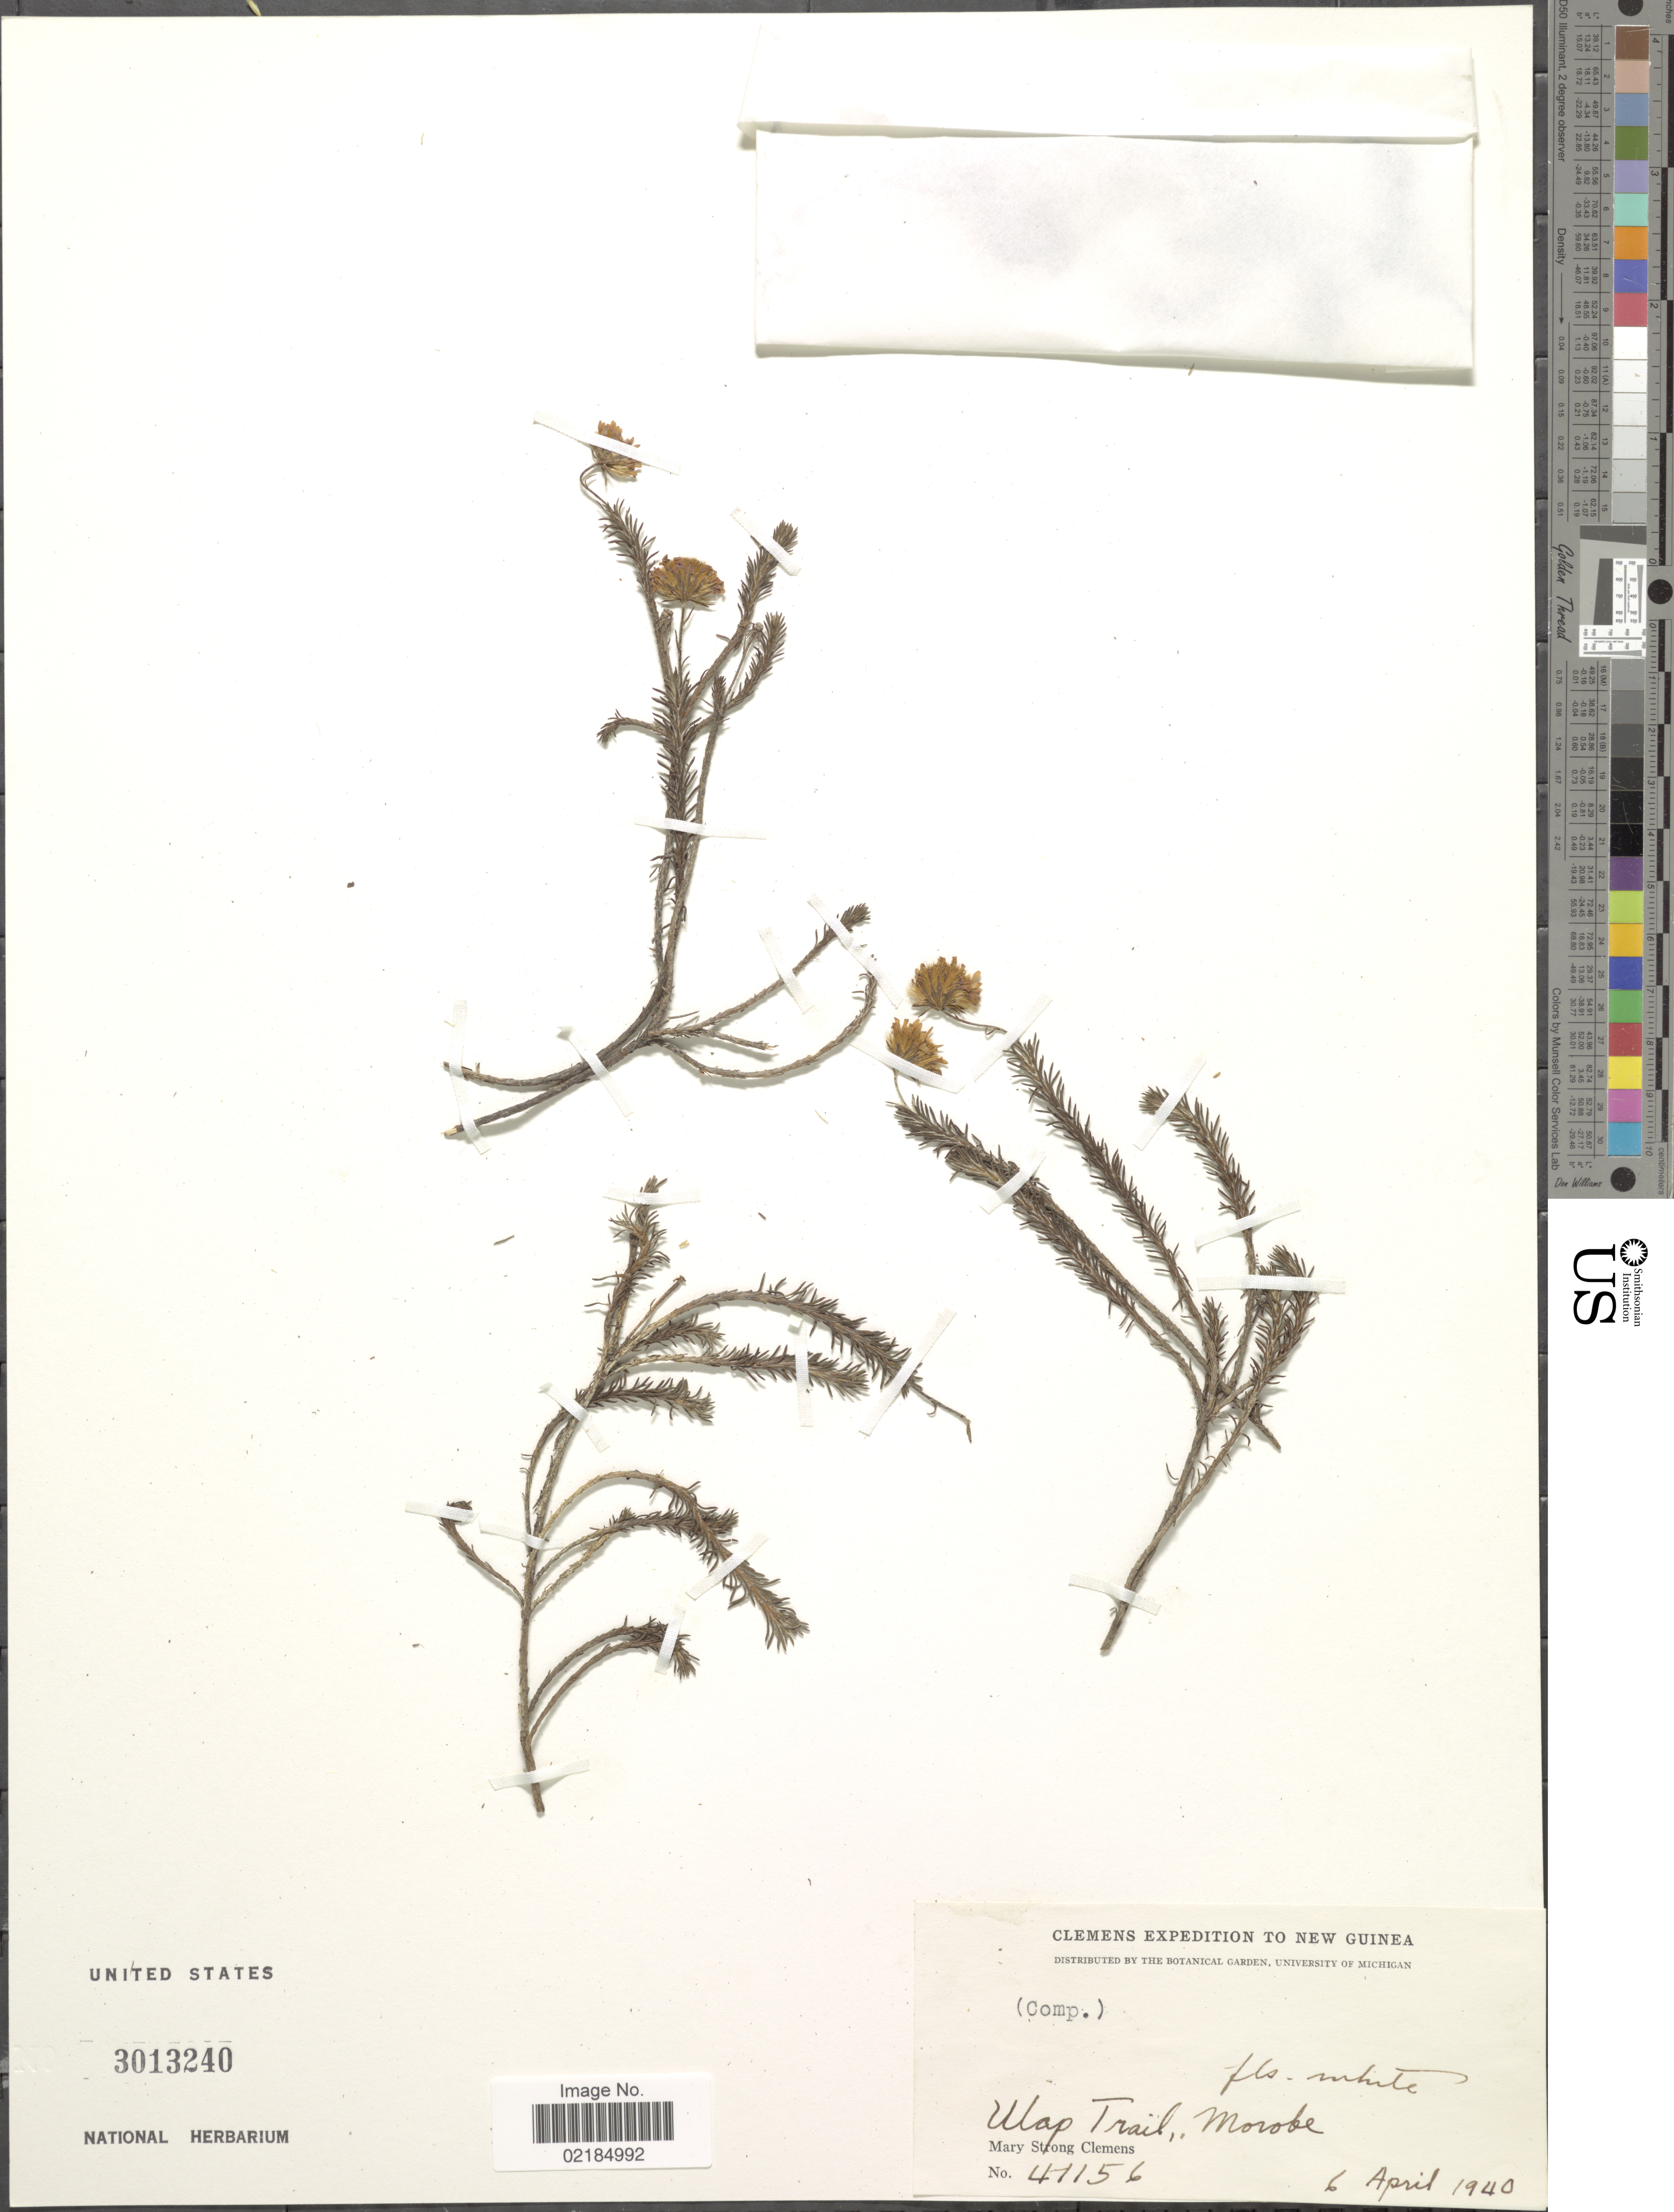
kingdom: Plantae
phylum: Tracheophyta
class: Magnoliopsida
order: Asterales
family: Asteraceae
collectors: M. S. Clemens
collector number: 47156*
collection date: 1940-04-06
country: Papua New Guinea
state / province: Morobe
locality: Ulap Trail, Morobe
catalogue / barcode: US 3013240